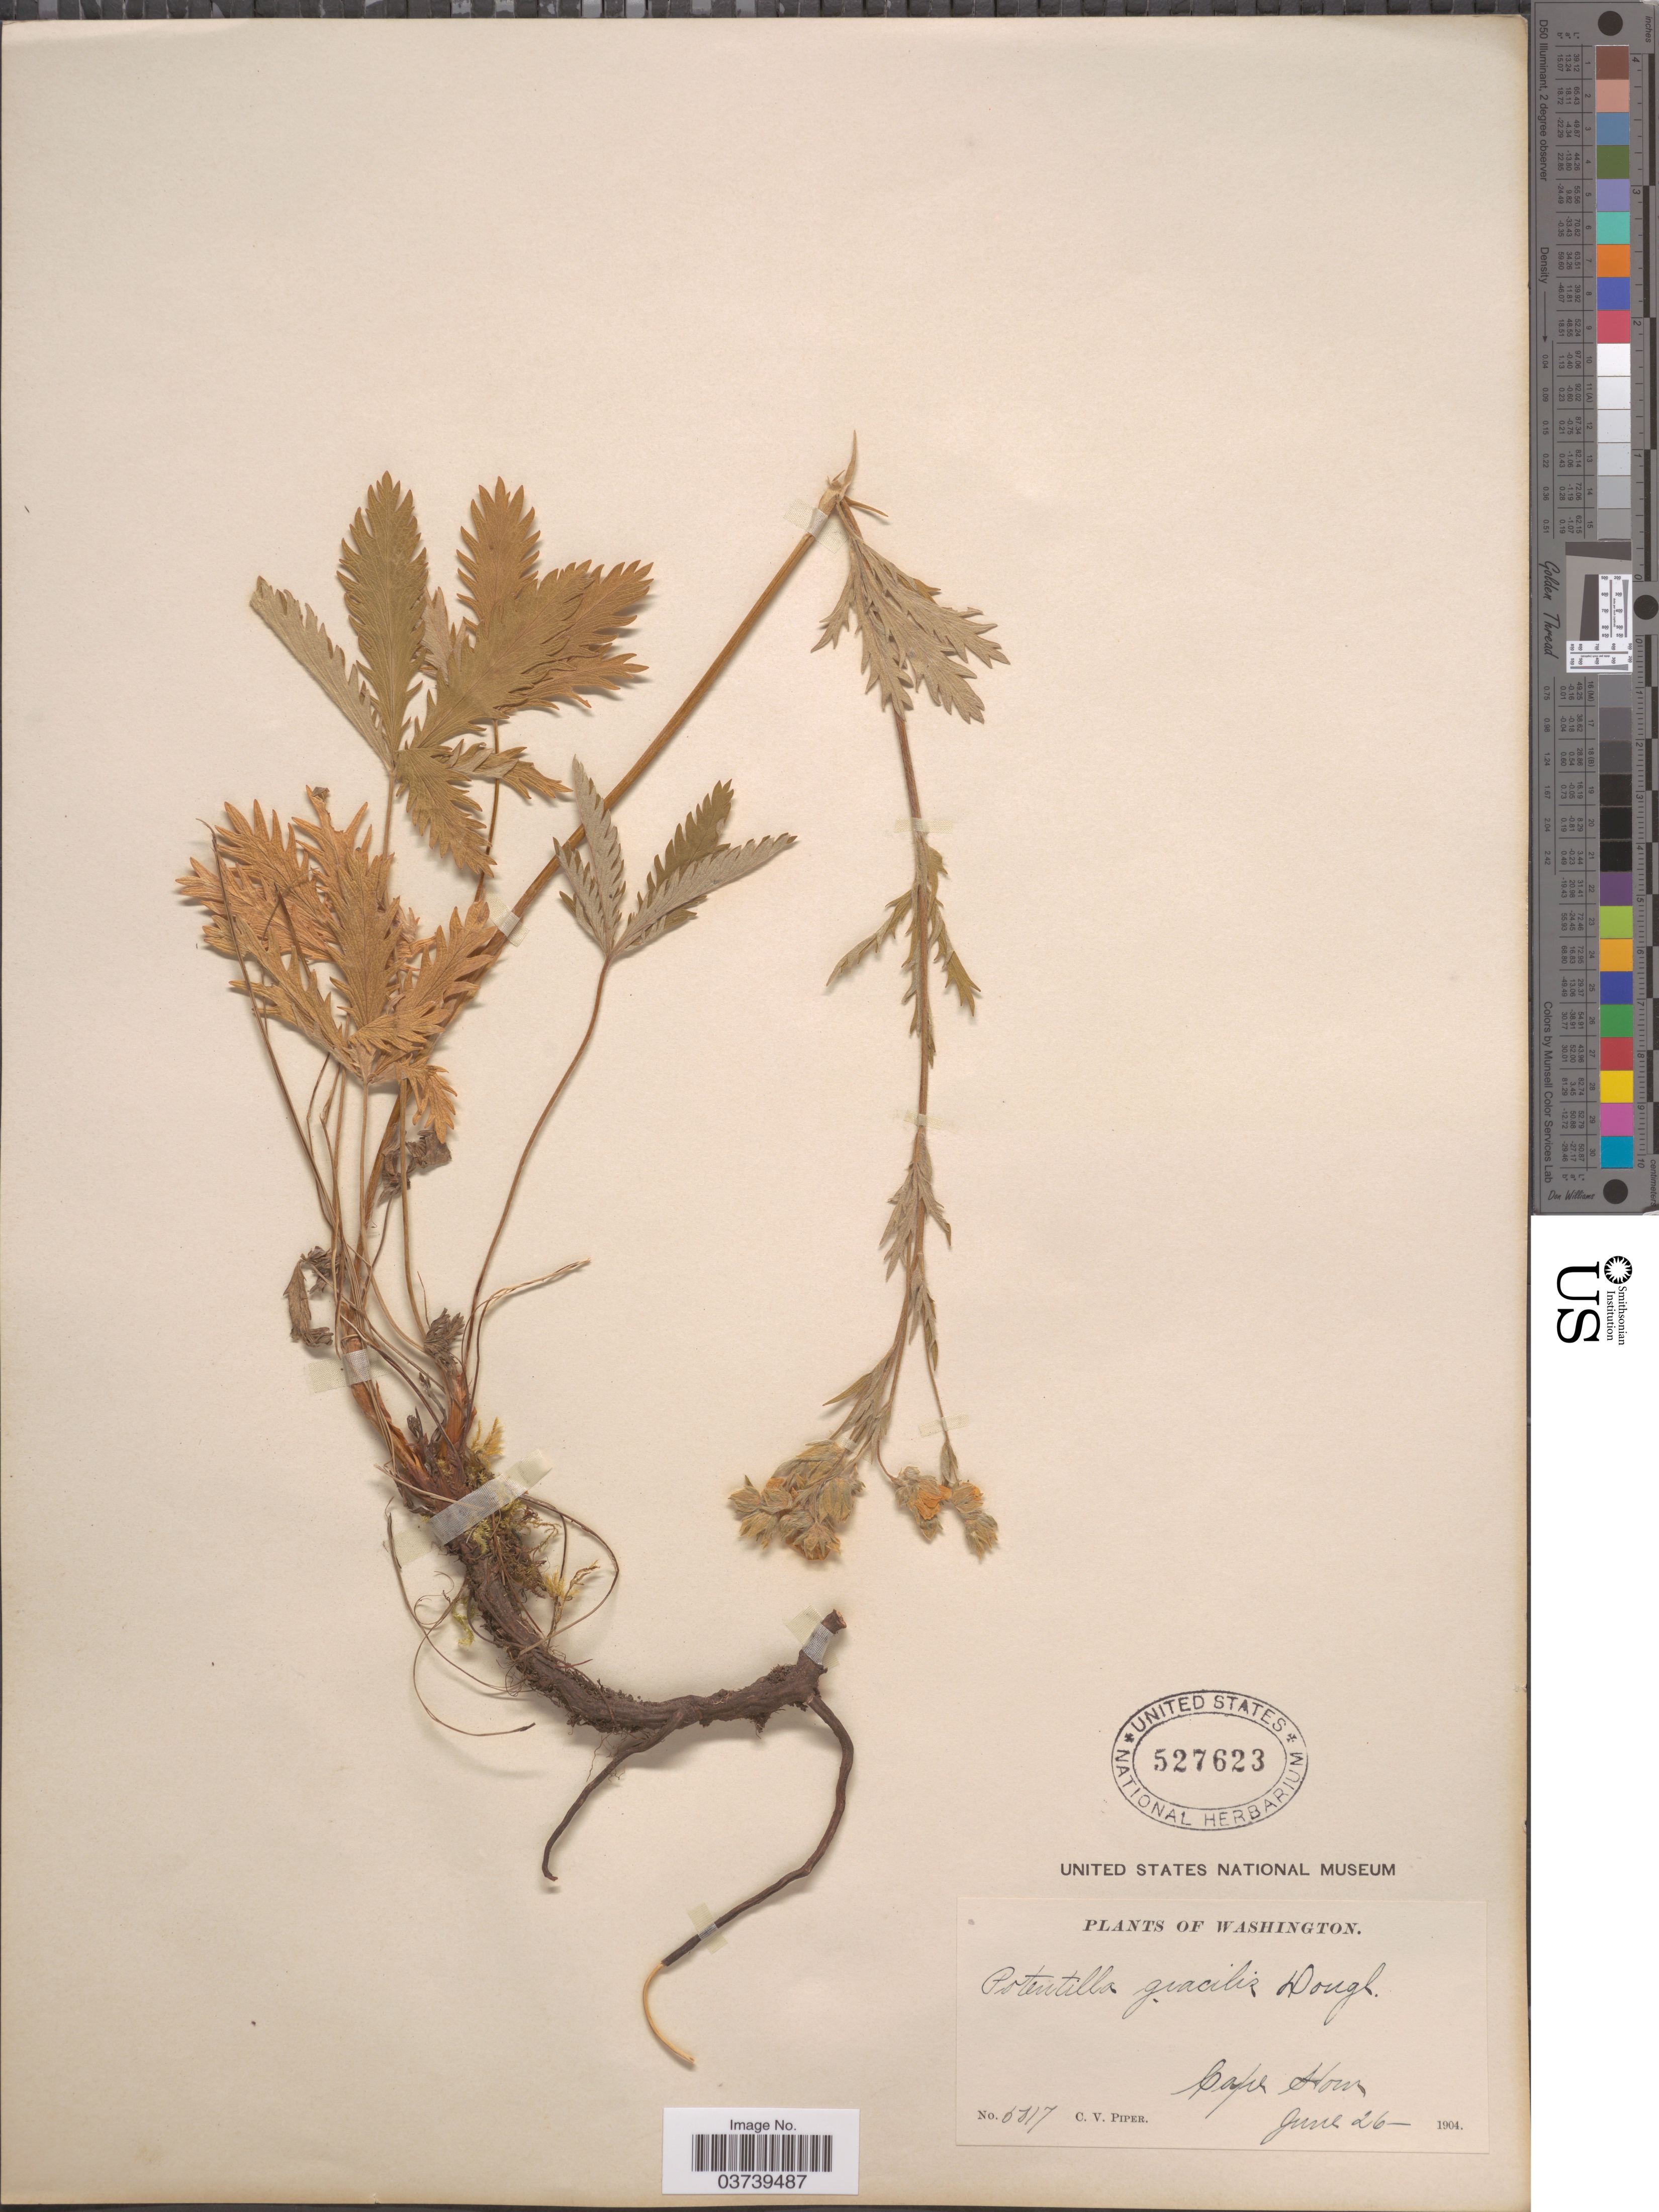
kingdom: Plantae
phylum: Tracheophyta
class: Magnoliopsida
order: Rosales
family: Rosaceae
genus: Potentilla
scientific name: Potentilla gracilis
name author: Douglas ex Hook.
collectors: C. V. Piper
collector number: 5017*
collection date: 1904-06-26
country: United States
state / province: Washington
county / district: Skamania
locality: Cape Horn.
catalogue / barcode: US 527623